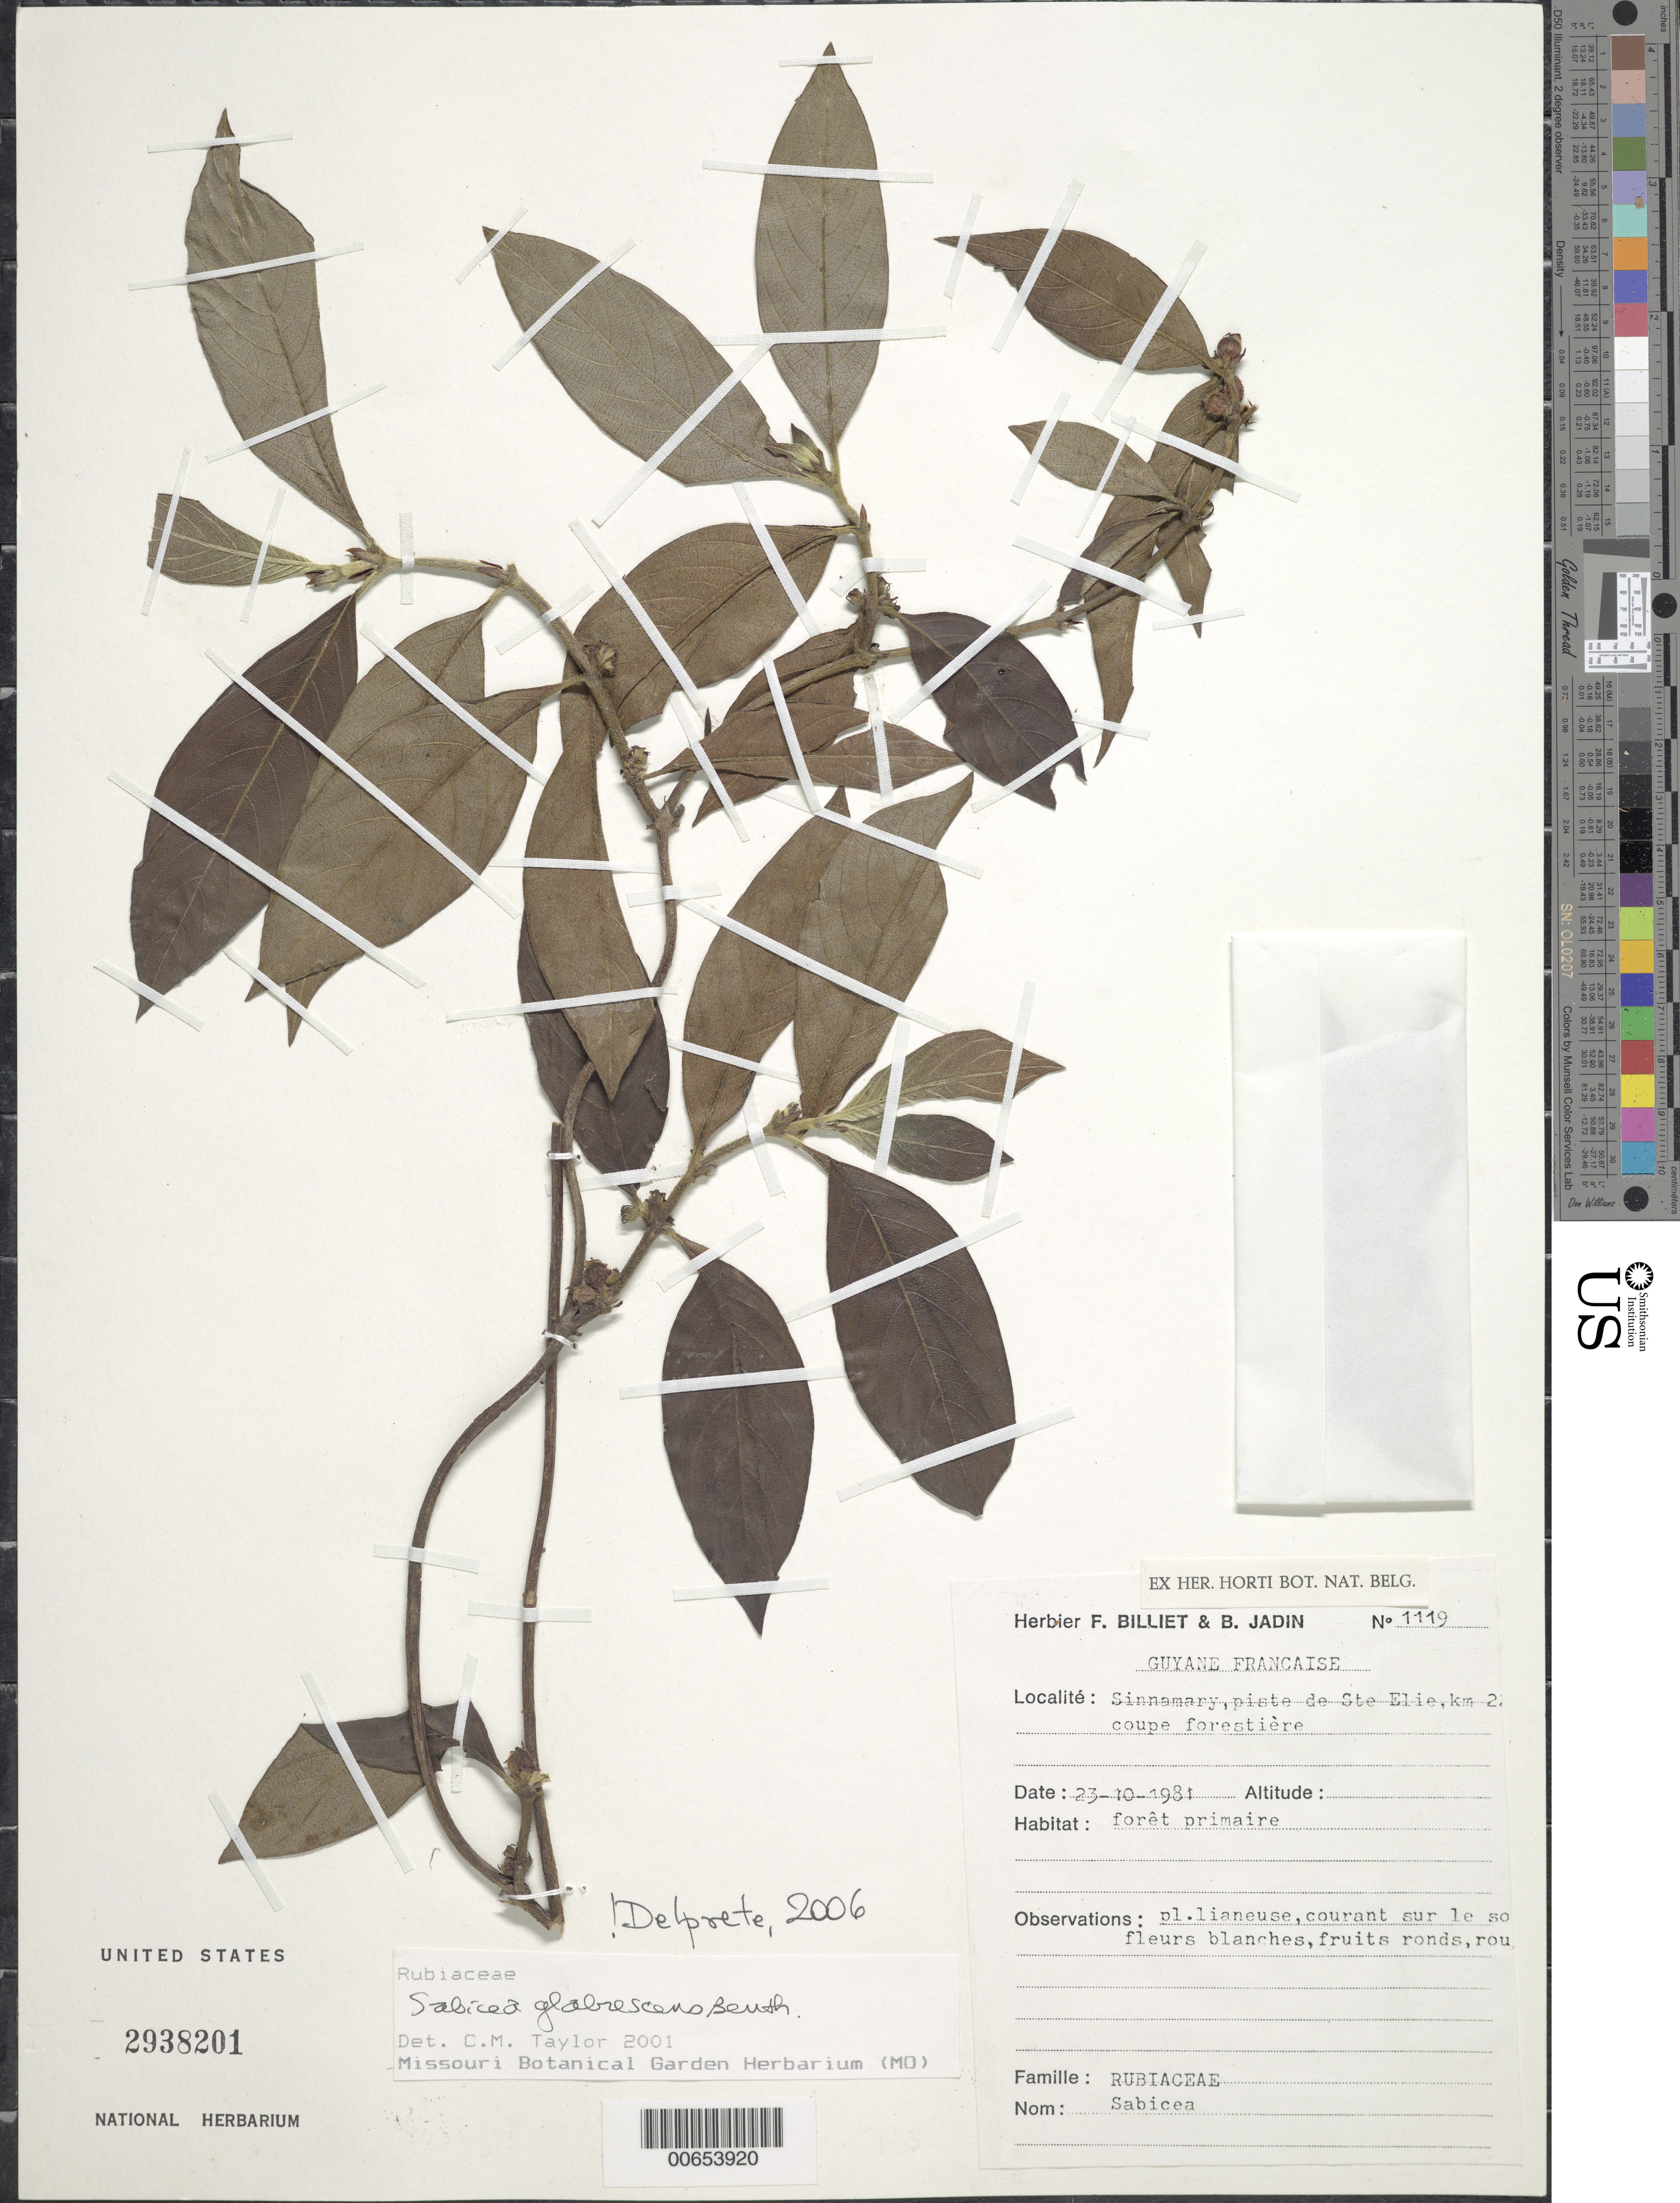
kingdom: Plantae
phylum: Tracheophyta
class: Magnoliopsida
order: Gentianales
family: Rubiaceae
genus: Sabicea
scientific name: Sabicea glabrescens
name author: Benth.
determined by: Delprete, P. G., Herb. de Guyane Cay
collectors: F. Billiet & B. Jadin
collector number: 1119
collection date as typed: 24-Oct-81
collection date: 1981-10-24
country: French Guiana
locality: Sinnamary, Piste de Saint-Élie, km 22, coupe forestiere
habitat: Foret primaire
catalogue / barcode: US 2938201